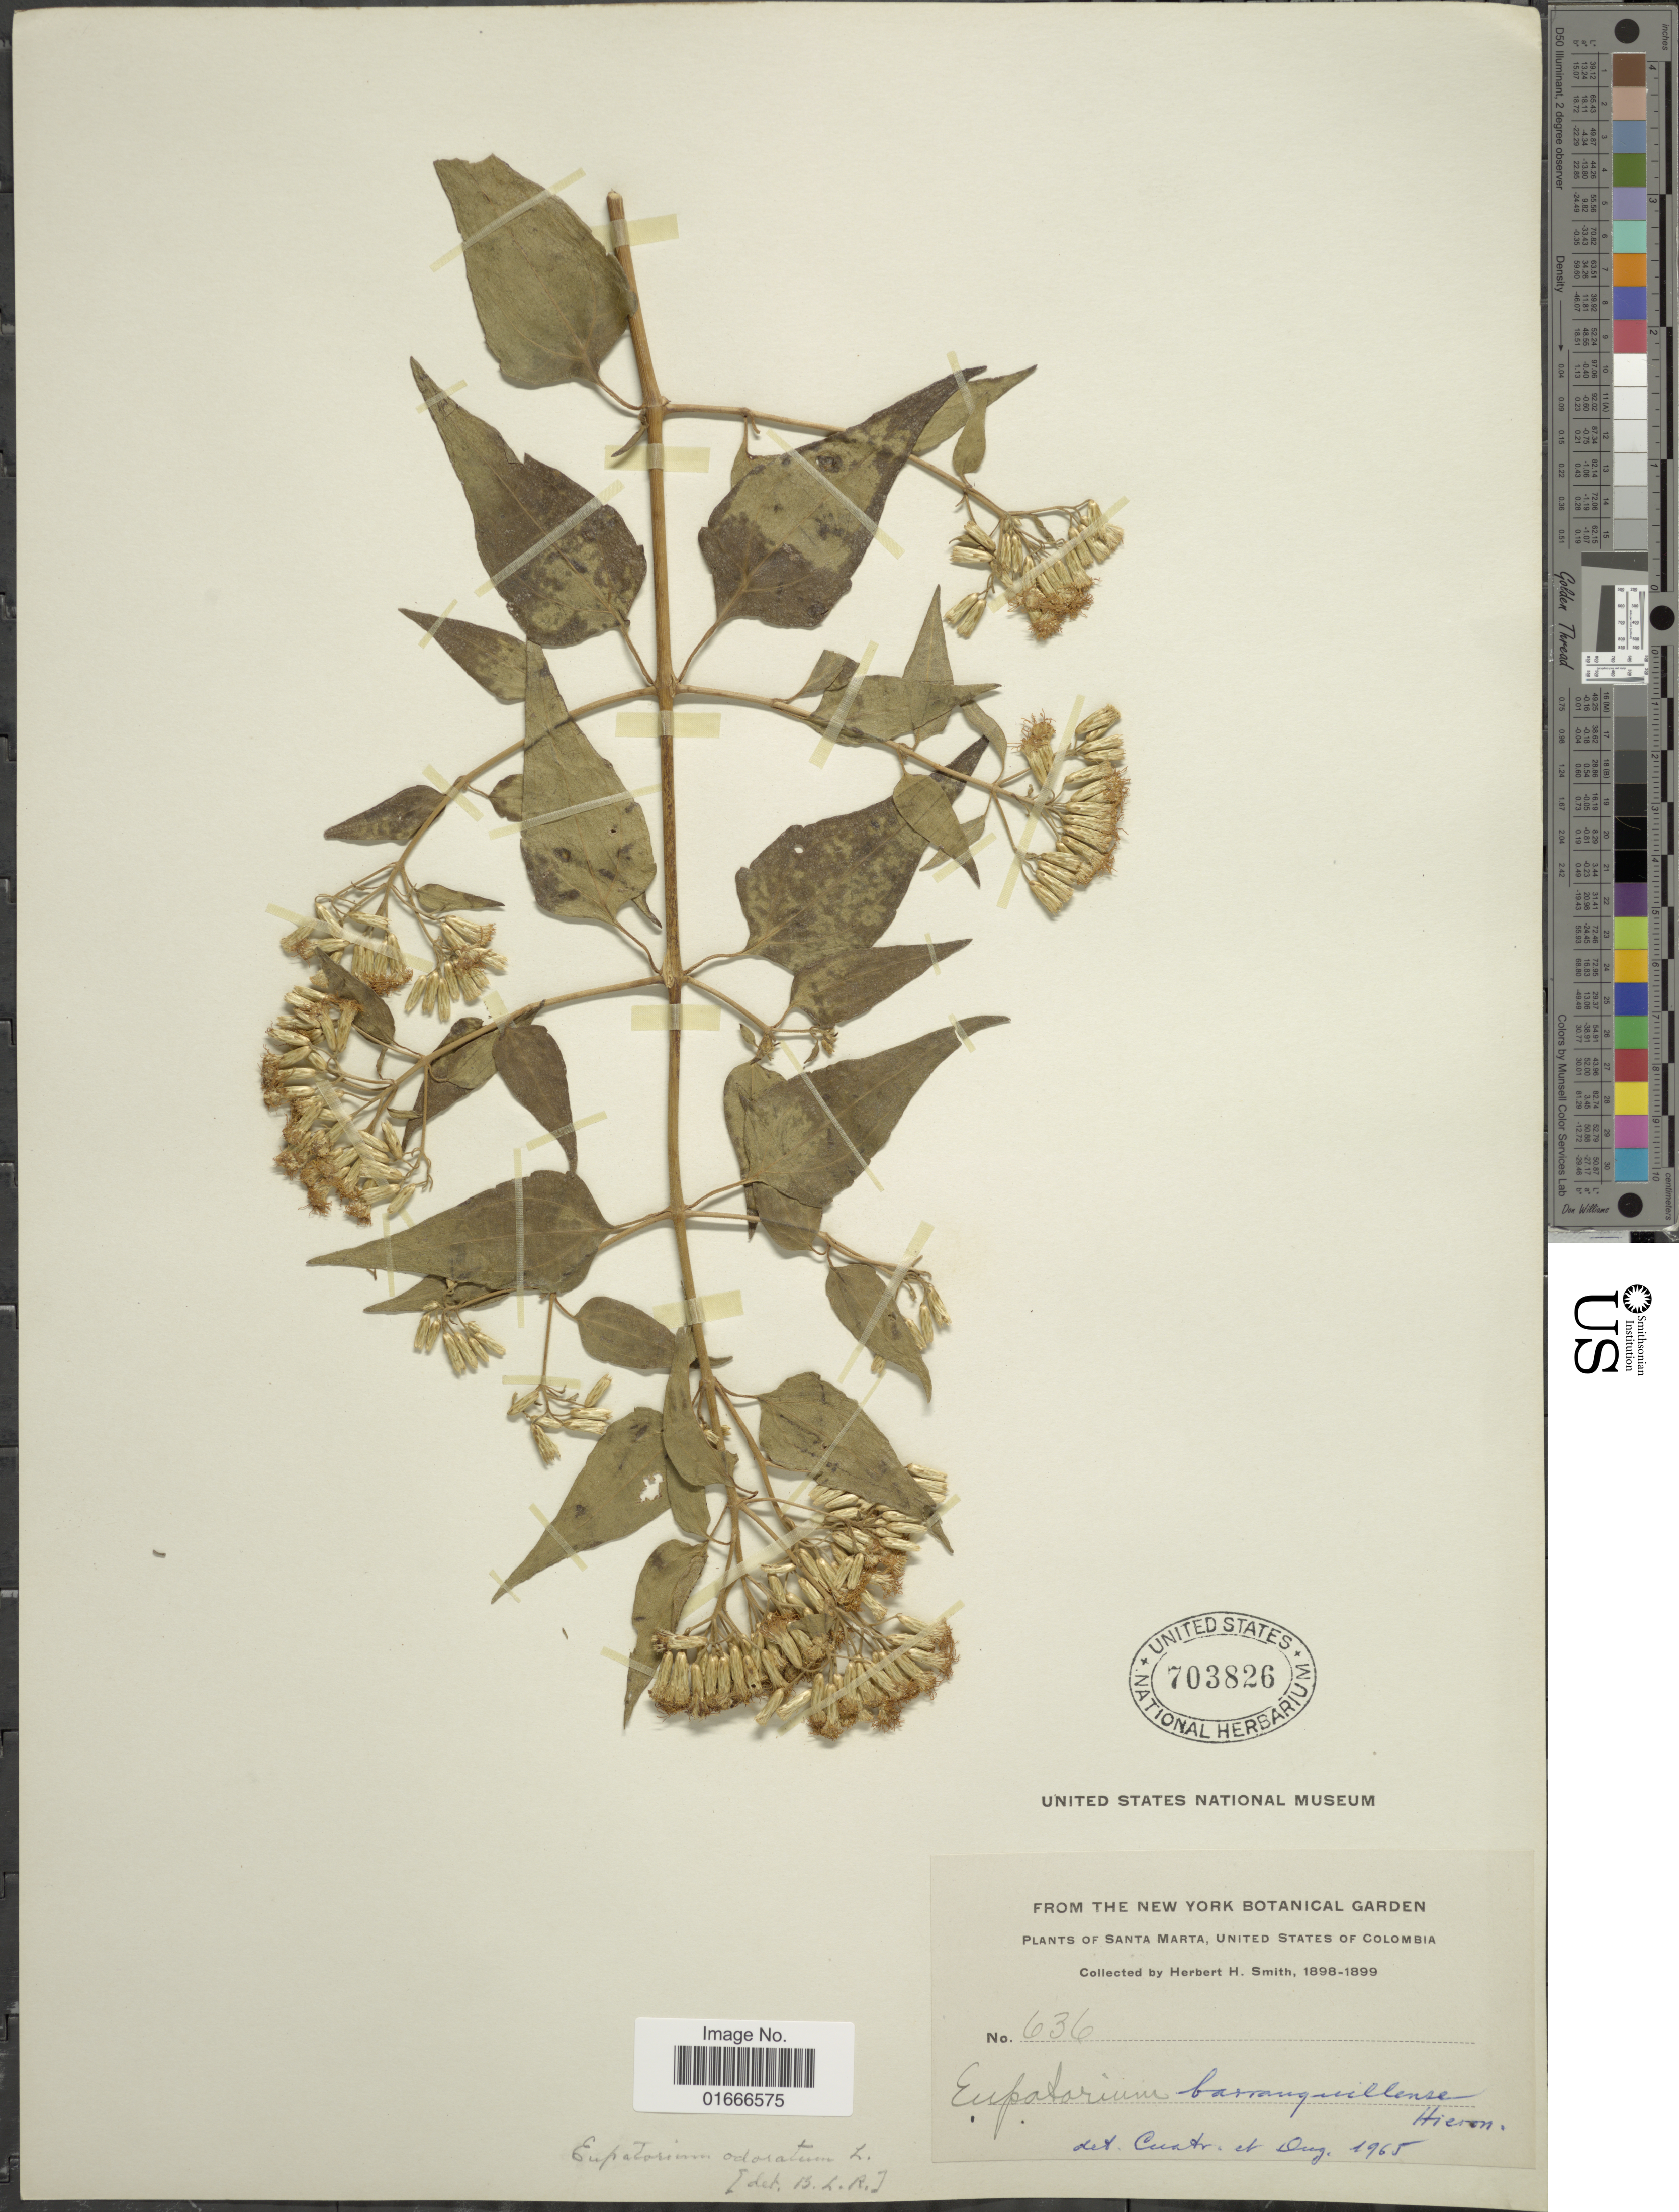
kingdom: Plantae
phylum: Tracheophyta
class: Magnoliopsida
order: Asterales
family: Asteraceae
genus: Chromolaena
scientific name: Chromolaena barranquillensis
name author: (Hieron.) R.M. King & H. Rob.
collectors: Herbert H. Smith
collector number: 636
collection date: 1898/1899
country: Colombia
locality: Santa Marta, United Stated of Colombia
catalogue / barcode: US 703826